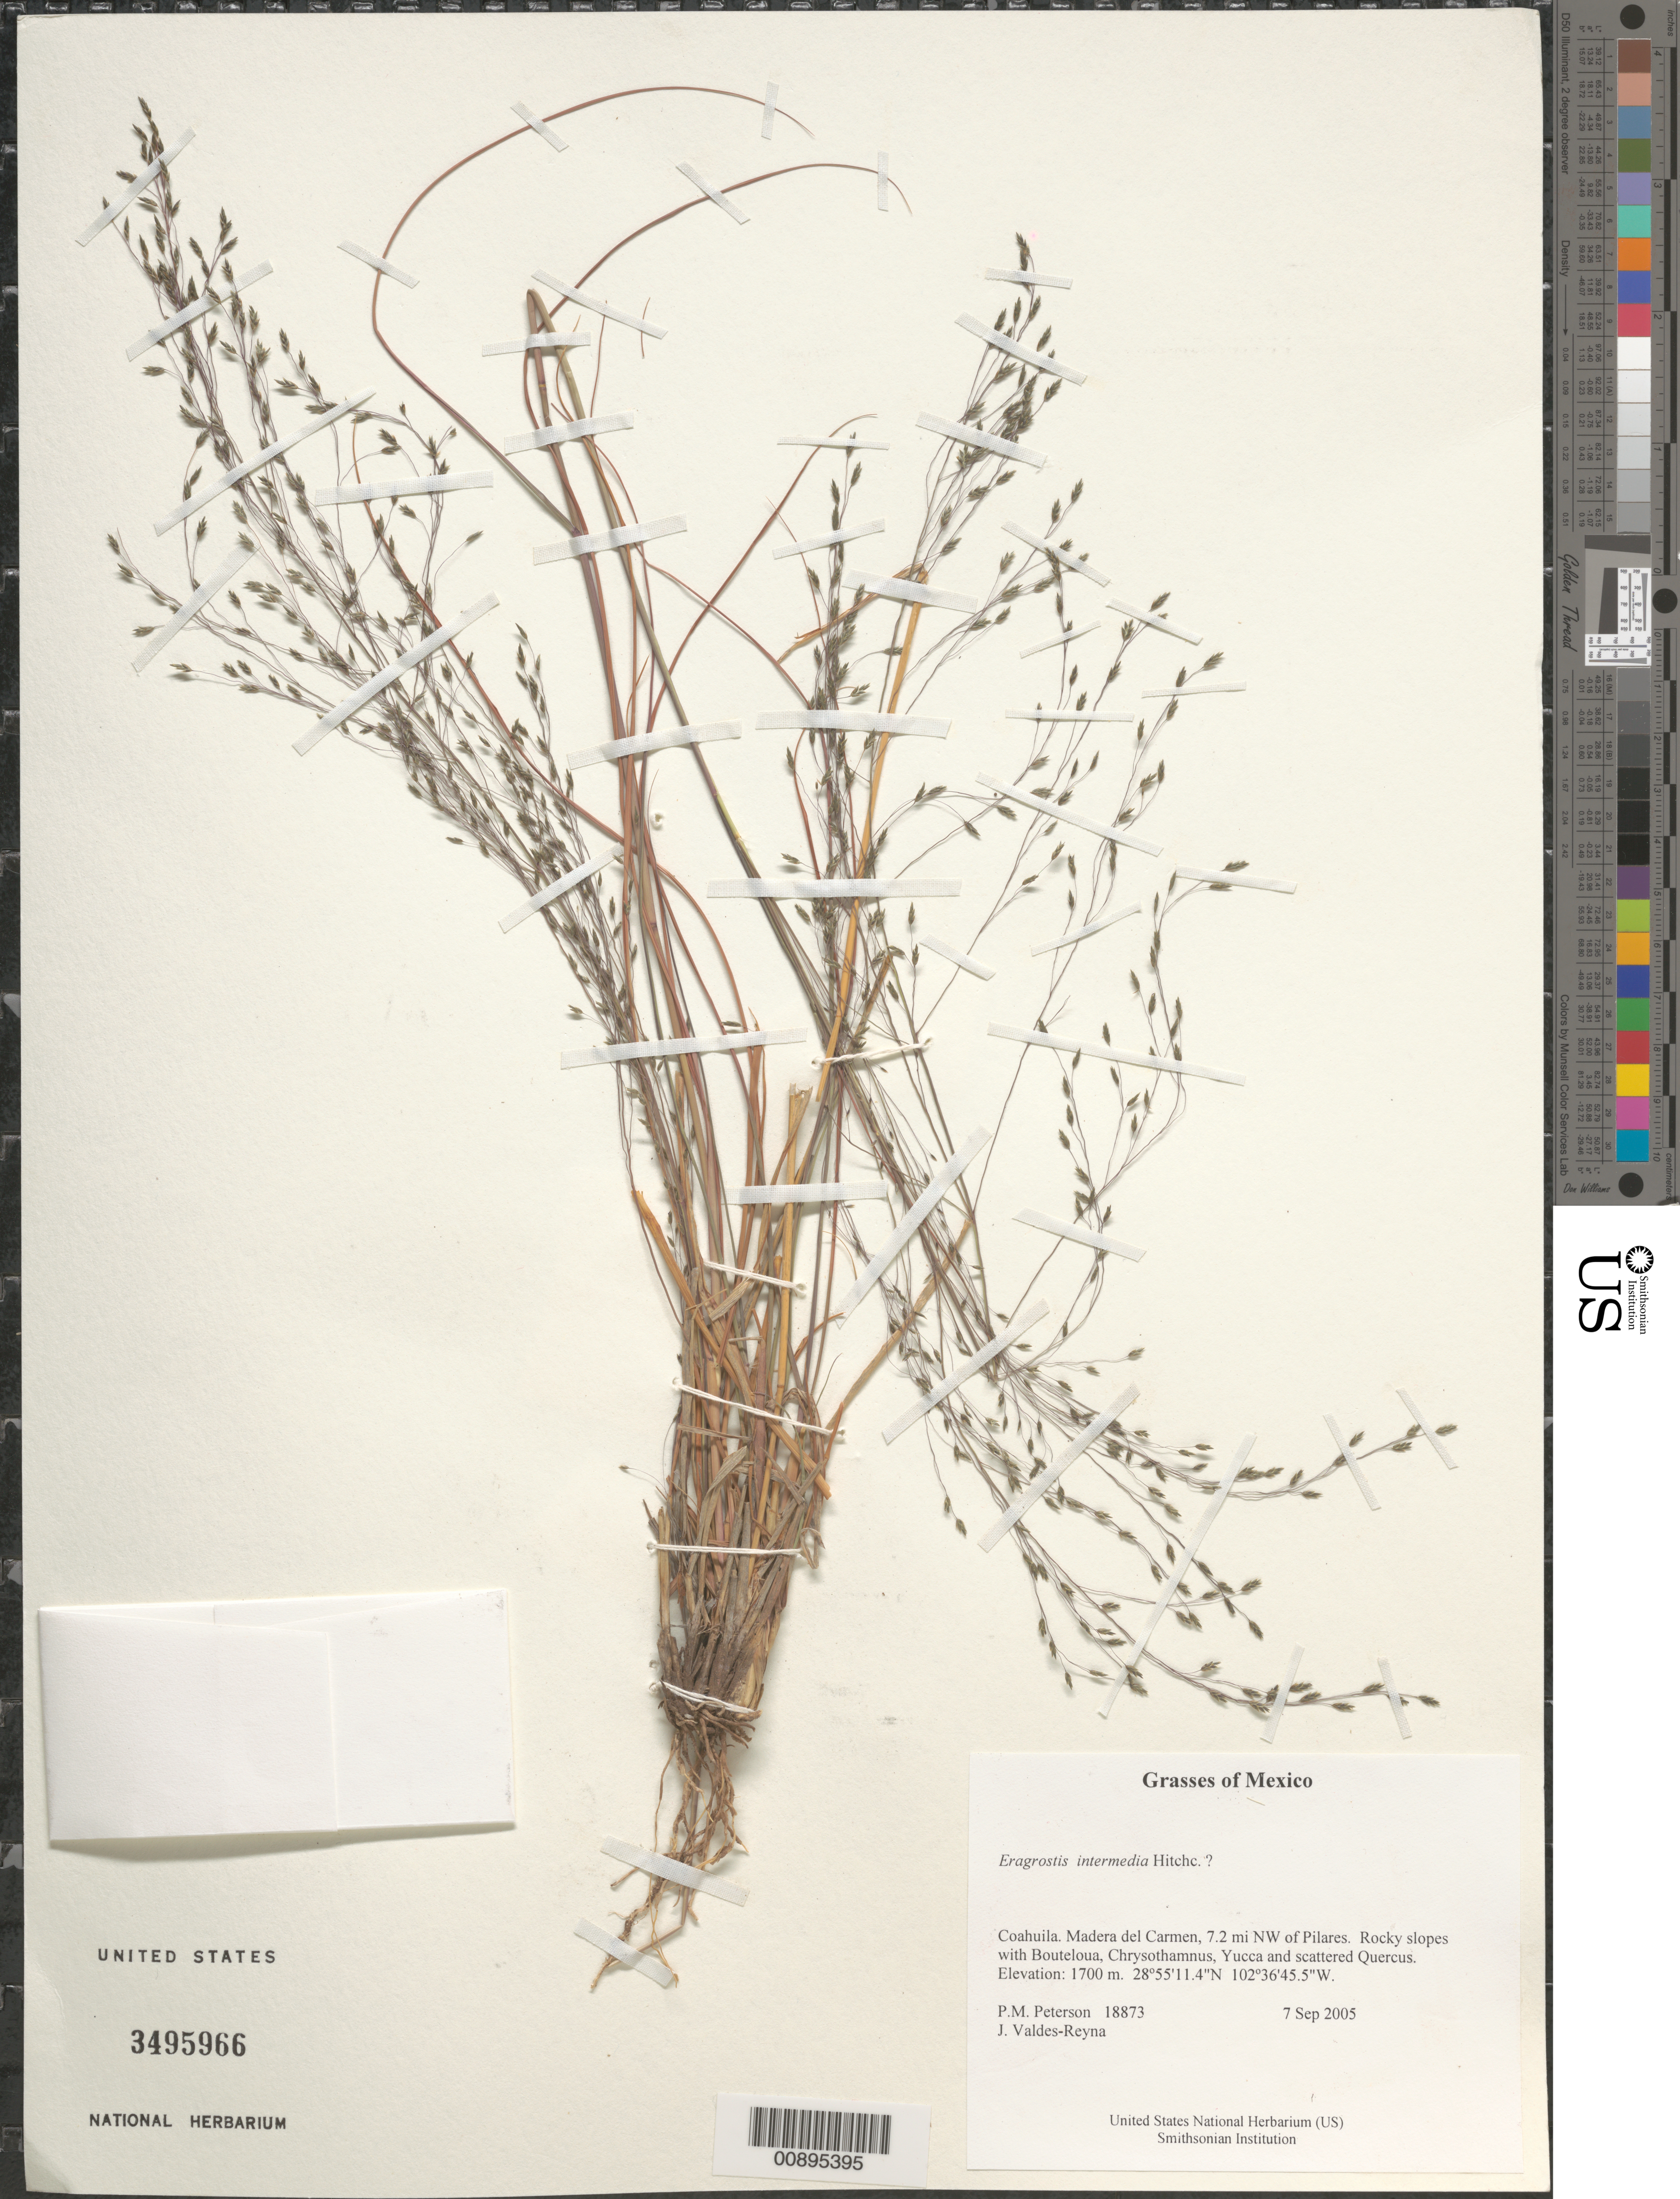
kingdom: Plantae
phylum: Tracheophyta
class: Liliopsida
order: Poales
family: Poaceae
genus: Eragrostis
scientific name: Eragrostis intermedia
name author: Hitchc.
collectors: P. M. Peterson & J. Valdés-Reyna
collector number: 18873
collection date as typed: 07 Sep 2005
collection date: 2005-09-07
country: Mexico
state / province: Coahuila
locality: Madera del Carmen, 7.2 mi NW of Pilares. Rocky slopes with Bouteloua, Chrysothamnus, Yucca and scattered Quercus.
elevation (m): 1700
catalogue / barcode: US 3495966